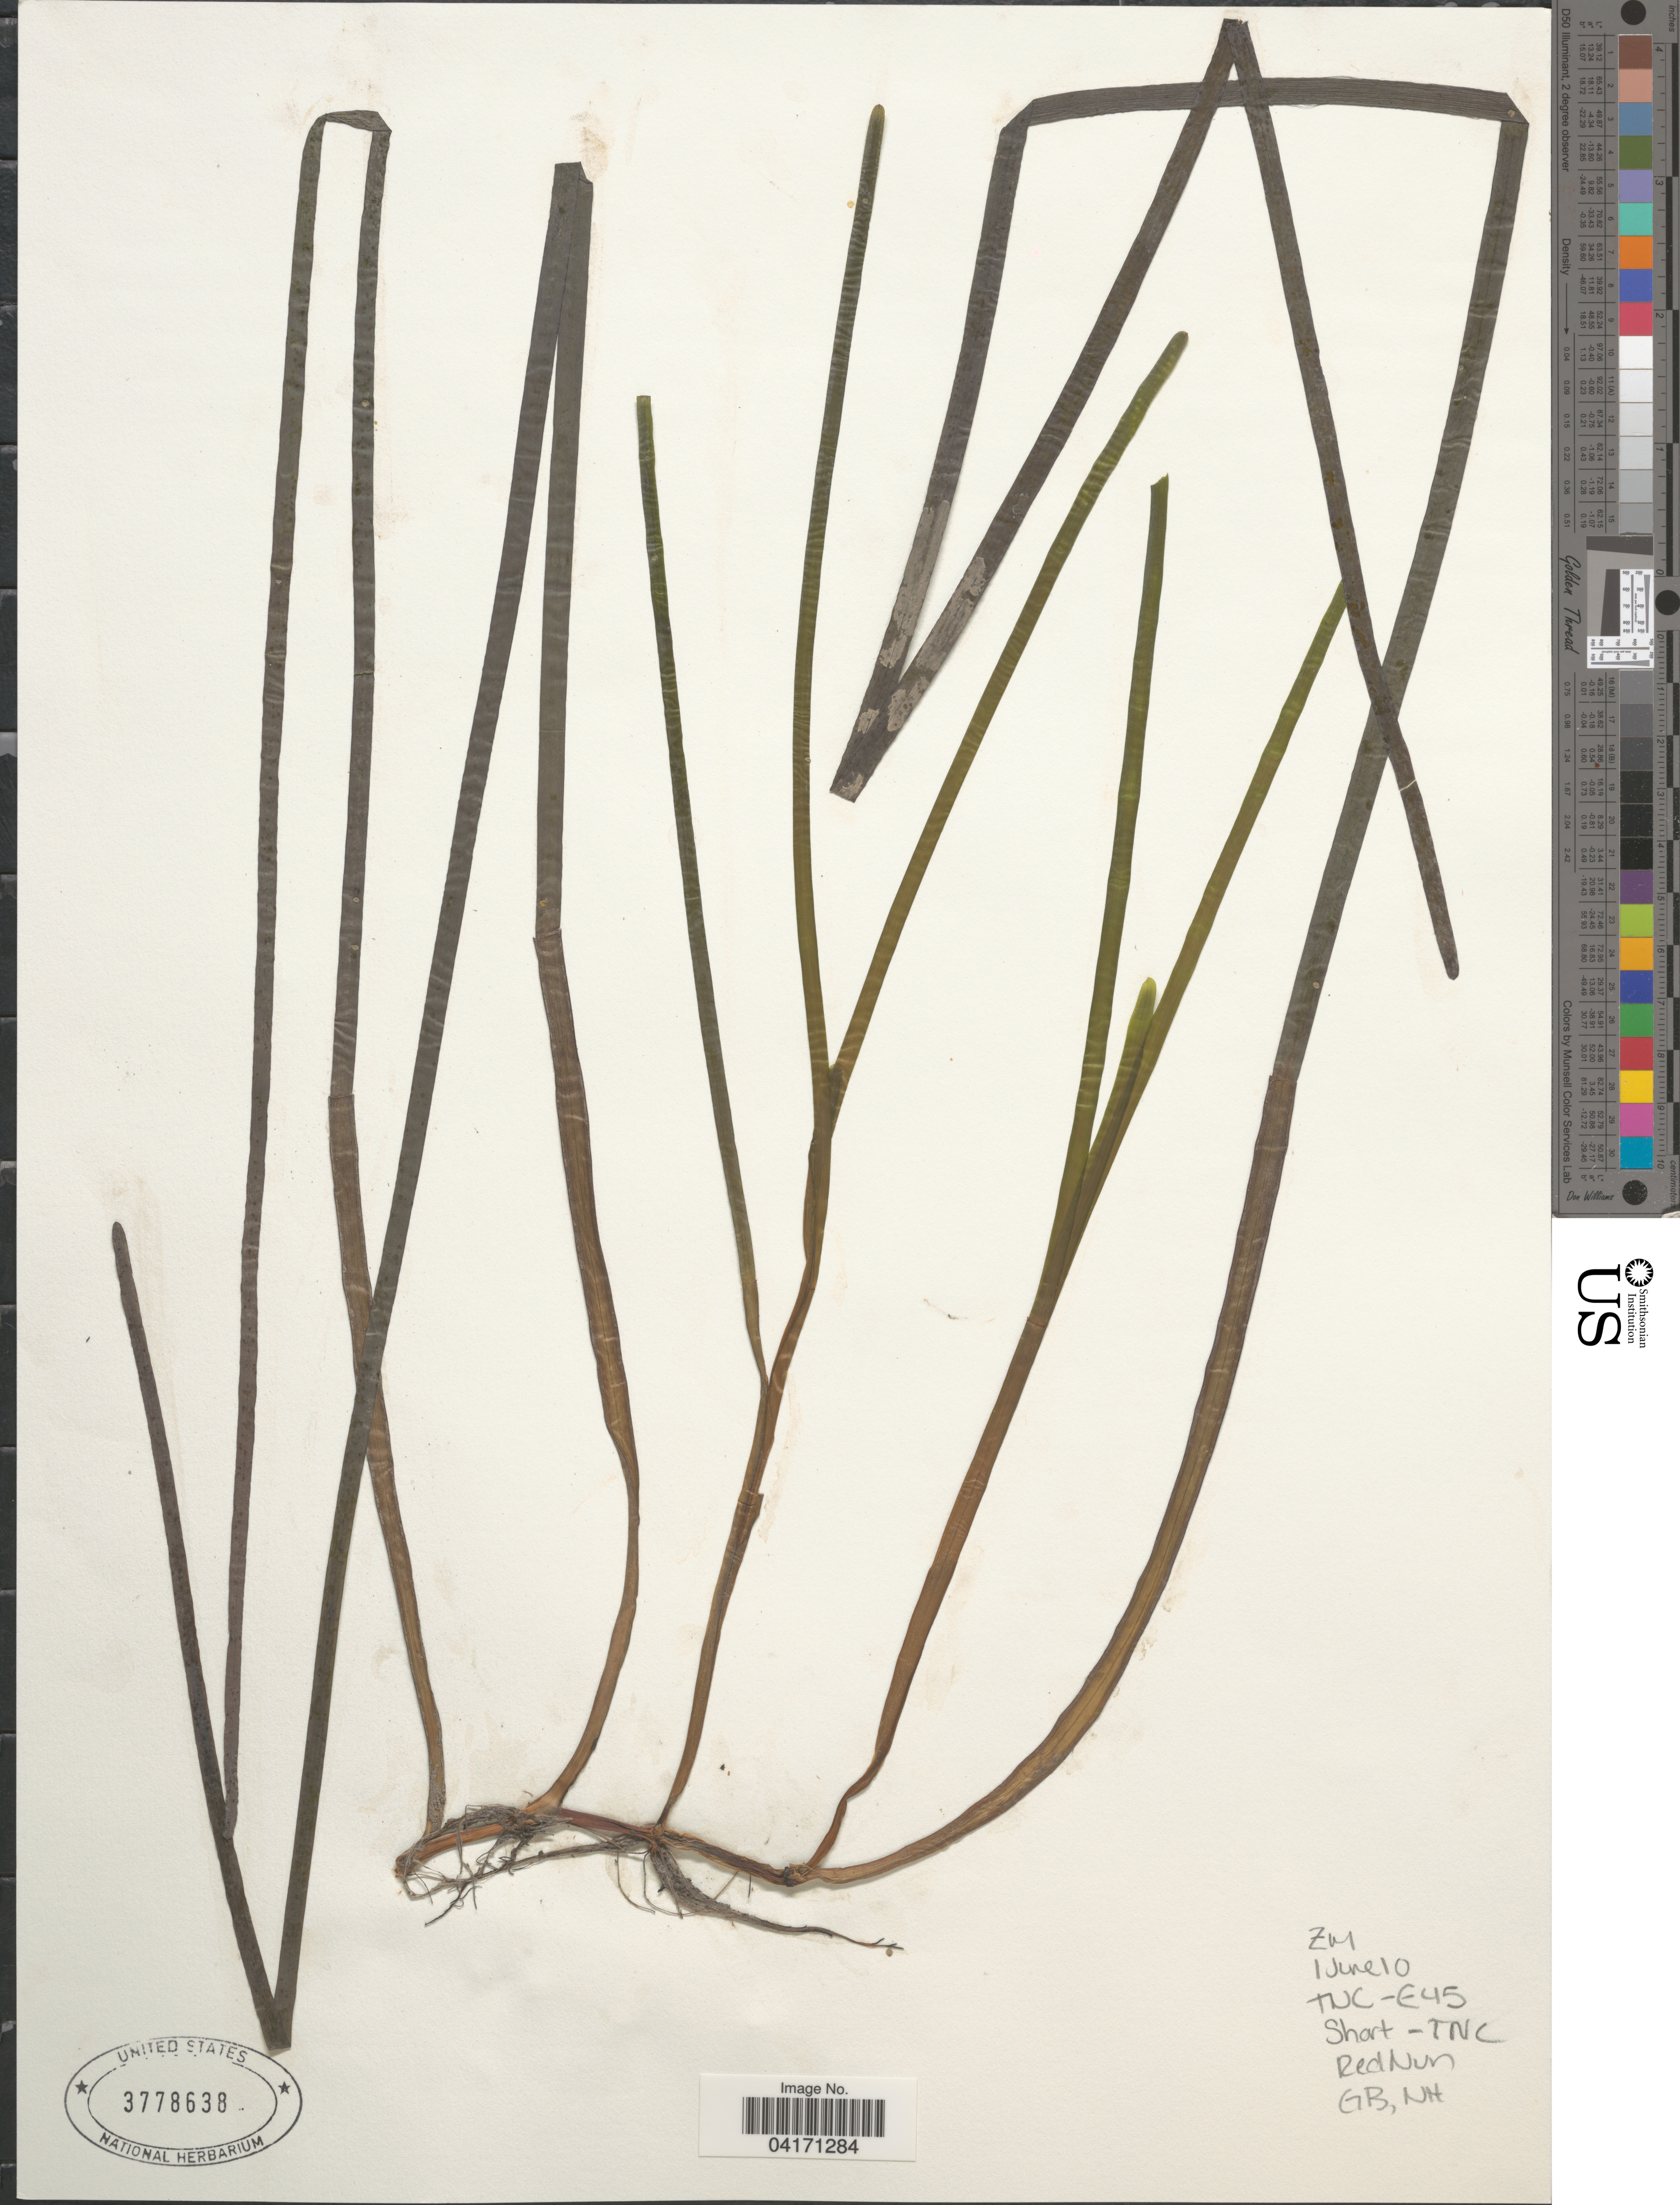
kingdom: Plantae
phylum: Tracheophyta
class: Liliopsida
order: Alismatales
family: Zosteraceae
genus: Zostera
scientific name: Zostera marina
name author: L.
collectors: -. Short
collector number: TNC-E45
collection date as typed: Transcribed d/m/y: 1/6/10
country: United States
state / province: New Hampshire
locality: Red Nun. GB.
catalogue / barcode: US 3778638